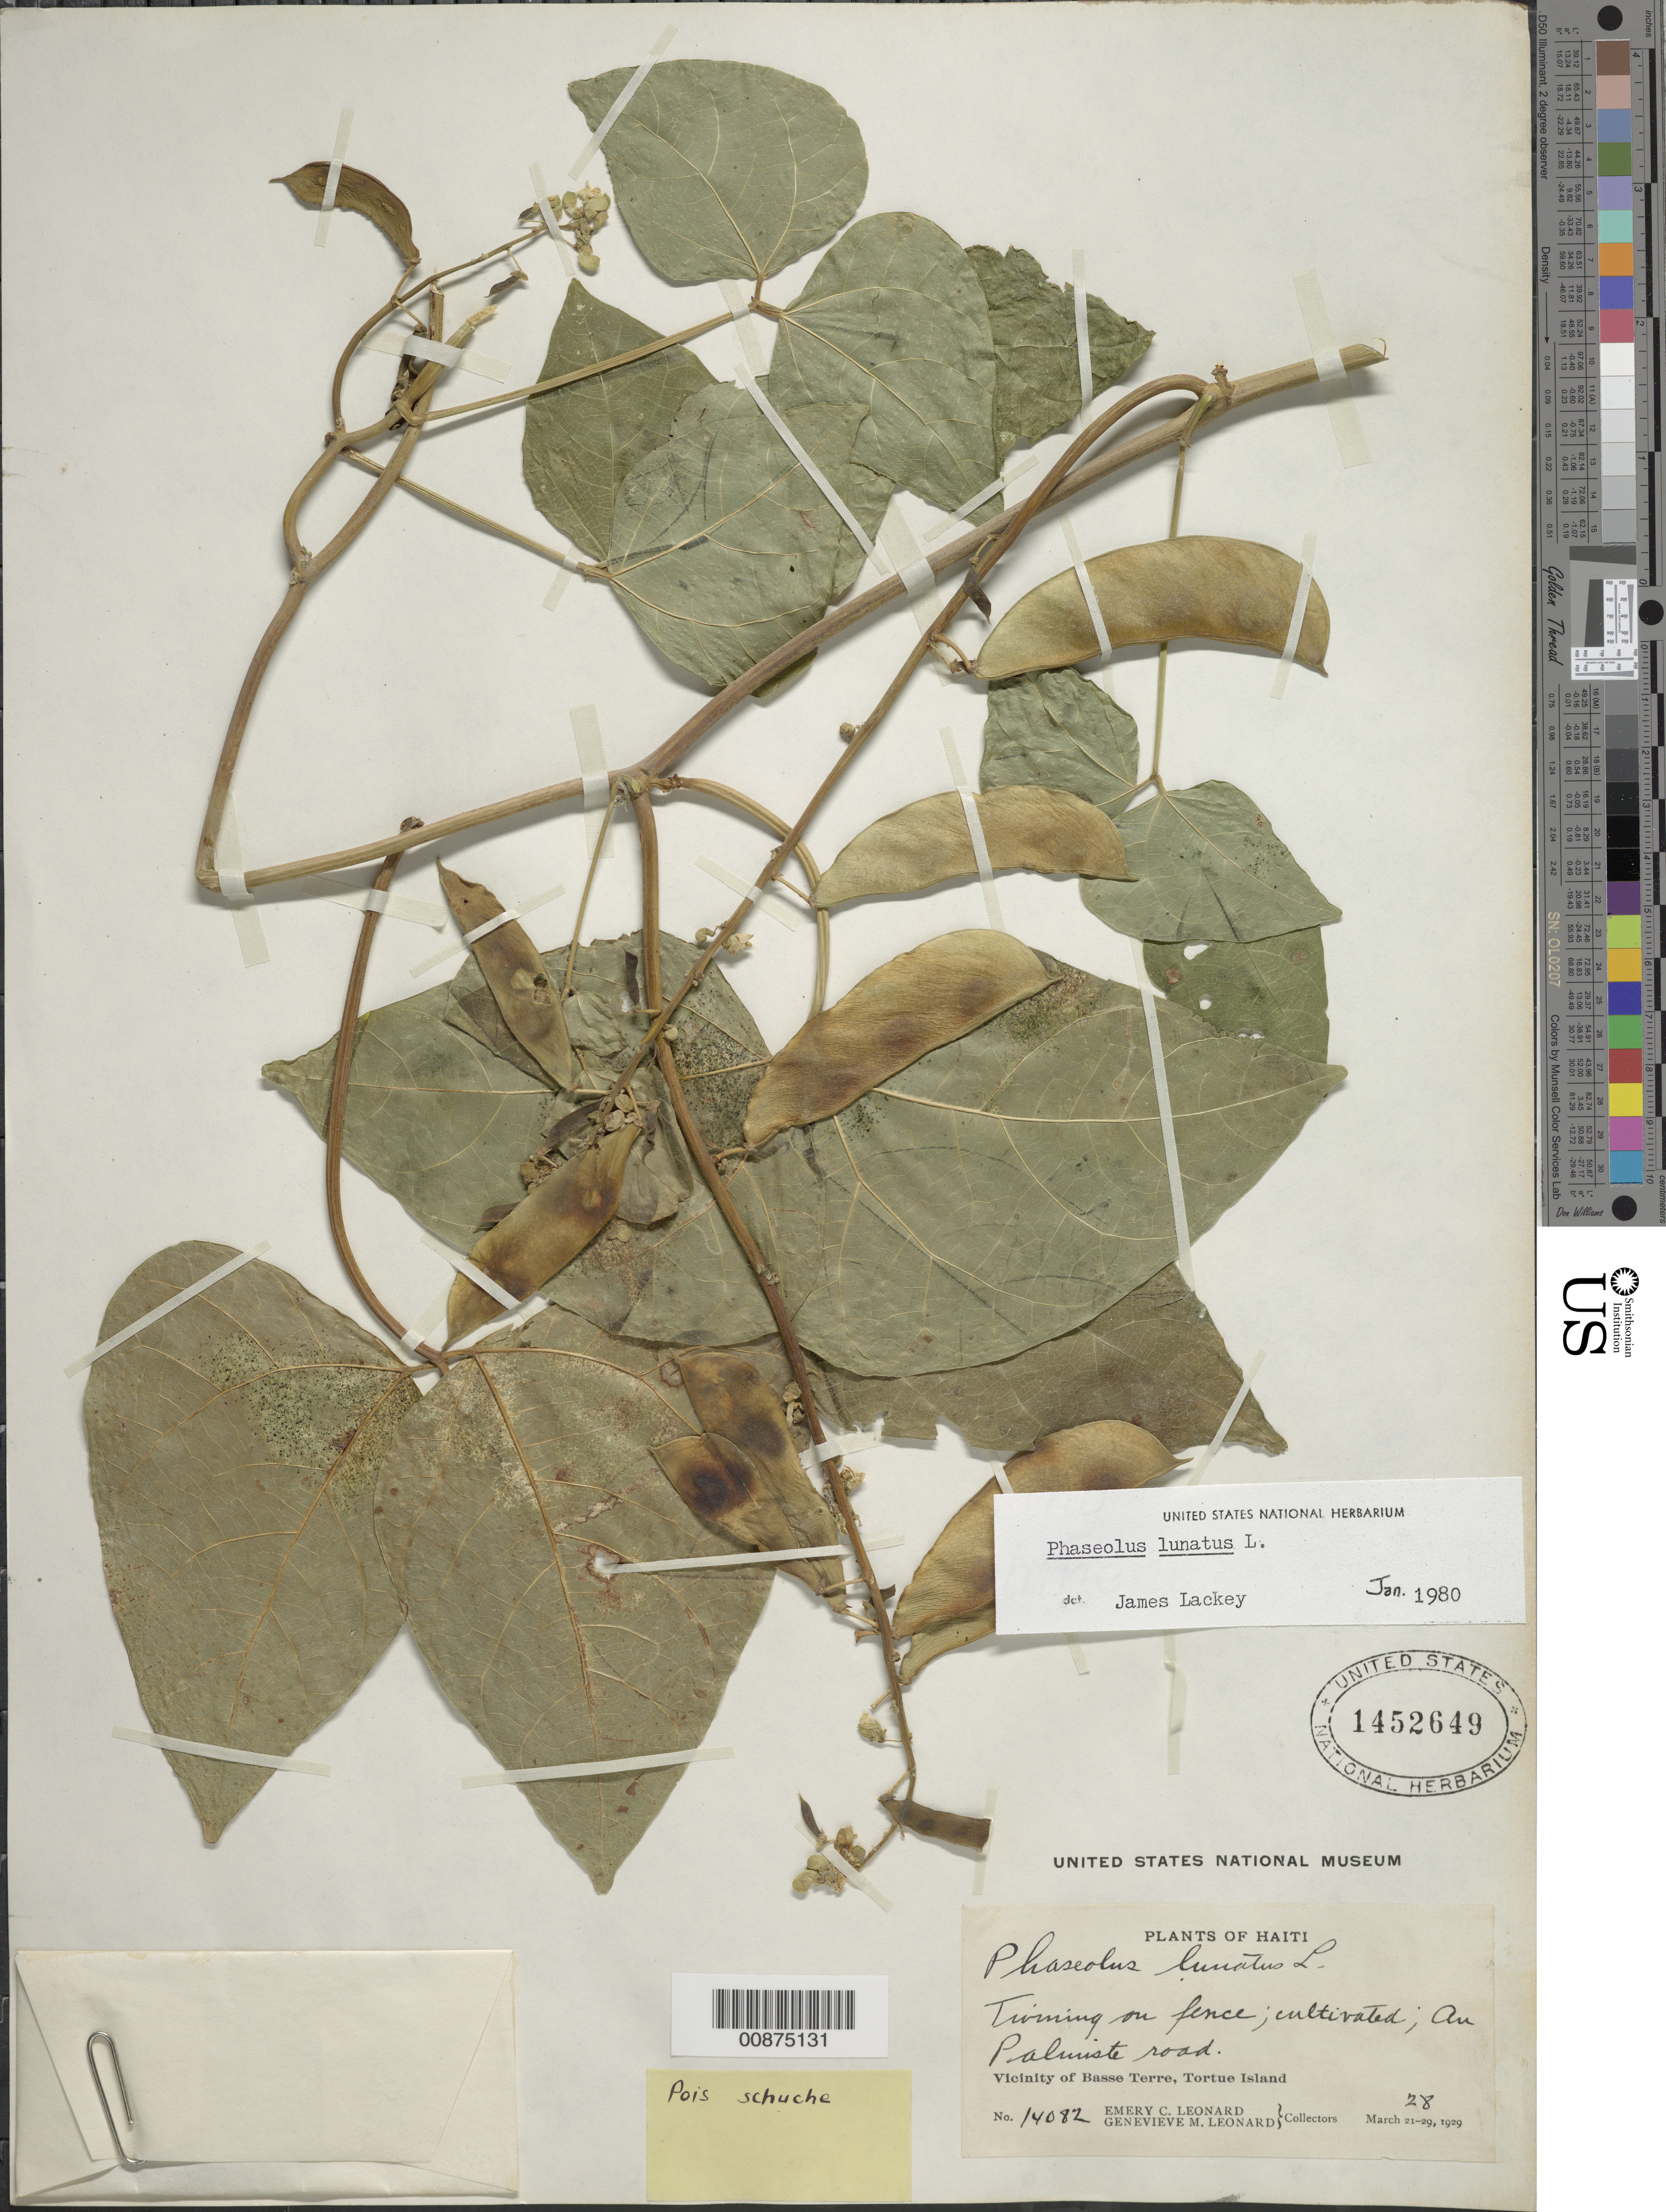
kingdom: Plantae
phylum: Tracheophyta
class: Magnoliopsida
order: Fabales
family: Fabaceae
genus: Phaseolus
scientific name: Phaseolus lunatus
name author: L.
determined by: Lackey, J.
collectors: E. C. Leonard & G. M. Leonard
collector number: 14082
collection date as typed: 28 Mar 1929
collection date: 1929-03-28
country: Haiti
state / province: Nord-Óuest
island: Île de la Tortue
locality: Vicinity of Basse Terre, Tortue Island. Au Palmiste road.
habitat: Twining on fence.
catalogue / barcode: US 1452649